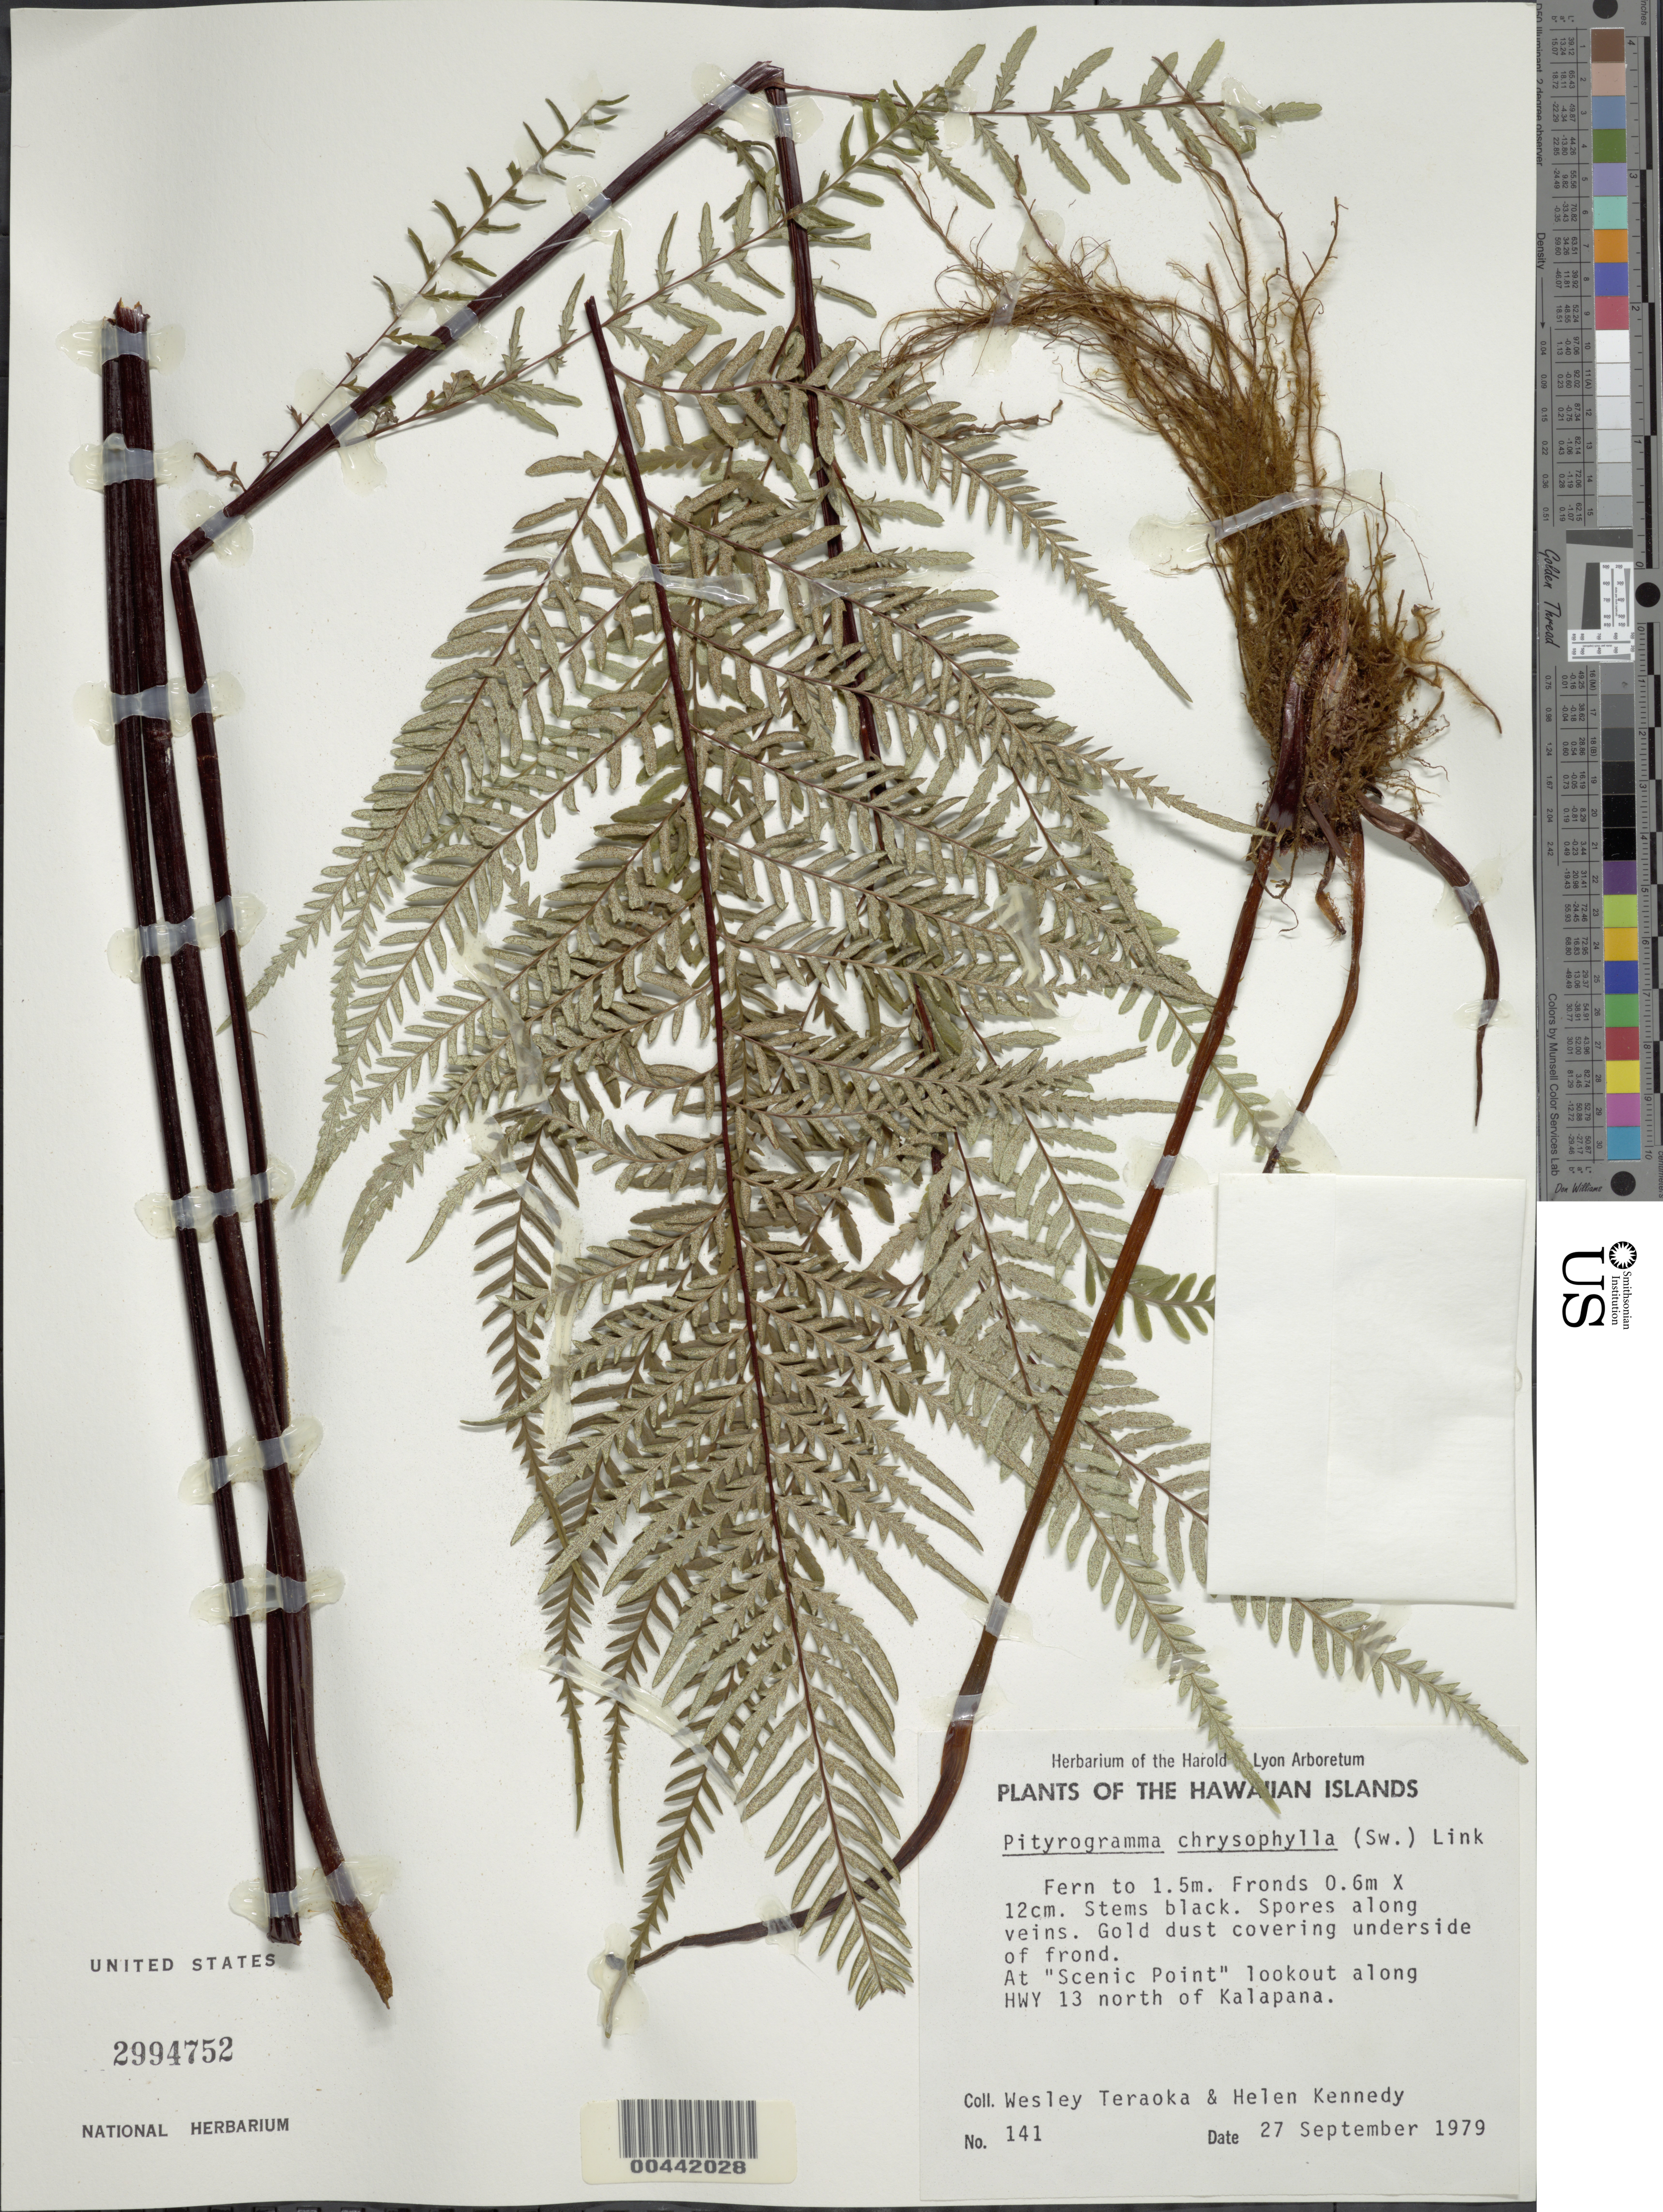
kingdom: Plantae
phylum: Tracheophyta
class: Polypodiopsida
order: Polypodiales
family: Pteridaceae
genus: Pityrogramma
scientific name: Pityrogramma calomelanos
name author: (L.) Link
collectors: W. Teraoka & H. Kennedy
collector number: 141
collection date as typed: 27 Sep 1979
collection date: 1979-09-27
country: United States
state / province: Hawaii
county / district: Honolulu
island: Oahu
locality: At Scenic Point lookout along Hwy 13 N of Kalapana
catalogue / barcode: US 2994752